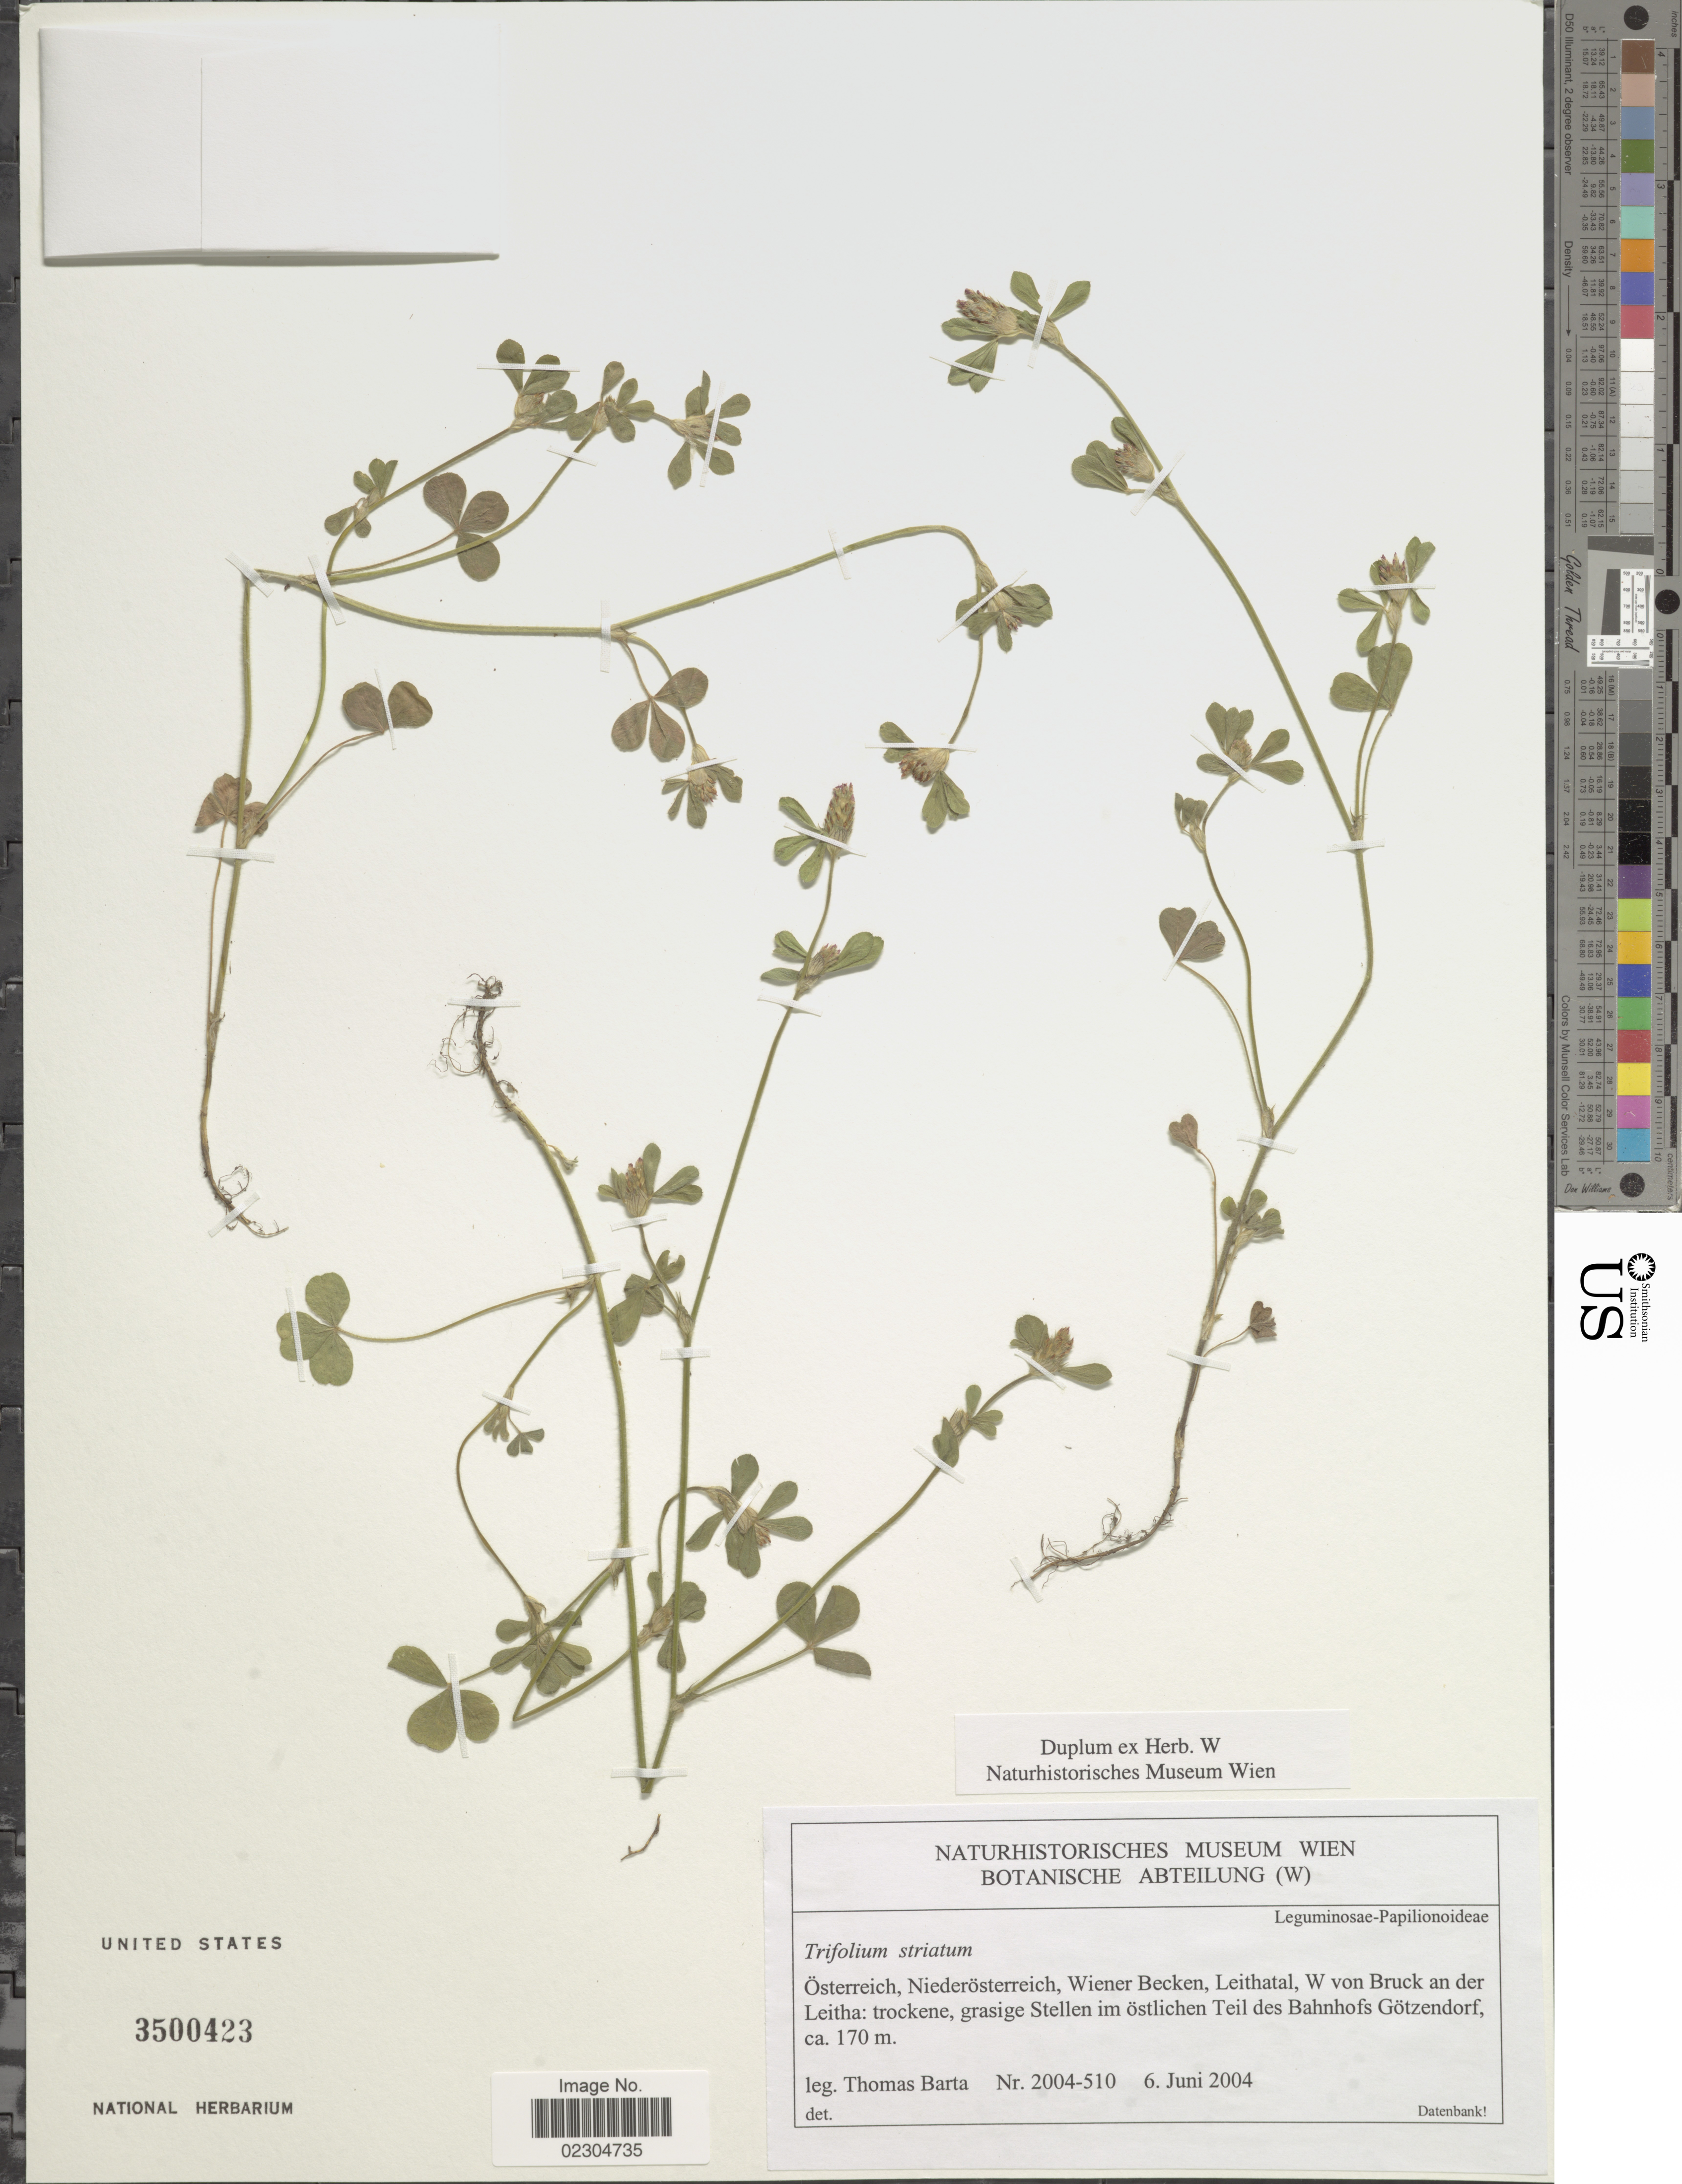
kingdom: Plantae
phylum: Tracheophyta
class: Magnoliopsida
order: Fabales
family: Fabaceae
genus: Trifolium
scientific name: Trifolium striatum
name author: L.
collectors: T. Barta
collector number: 2004-510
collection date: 2004-06-06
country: Austria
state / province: Niederosterreich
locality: Österreich, Wiener Becken, Leithatal, W von Bruck an der Leitha: trockene, grasige Stellen im östlichen Teil des Bahnhofs Götzendorf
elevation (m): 170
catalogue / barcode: US 3500423